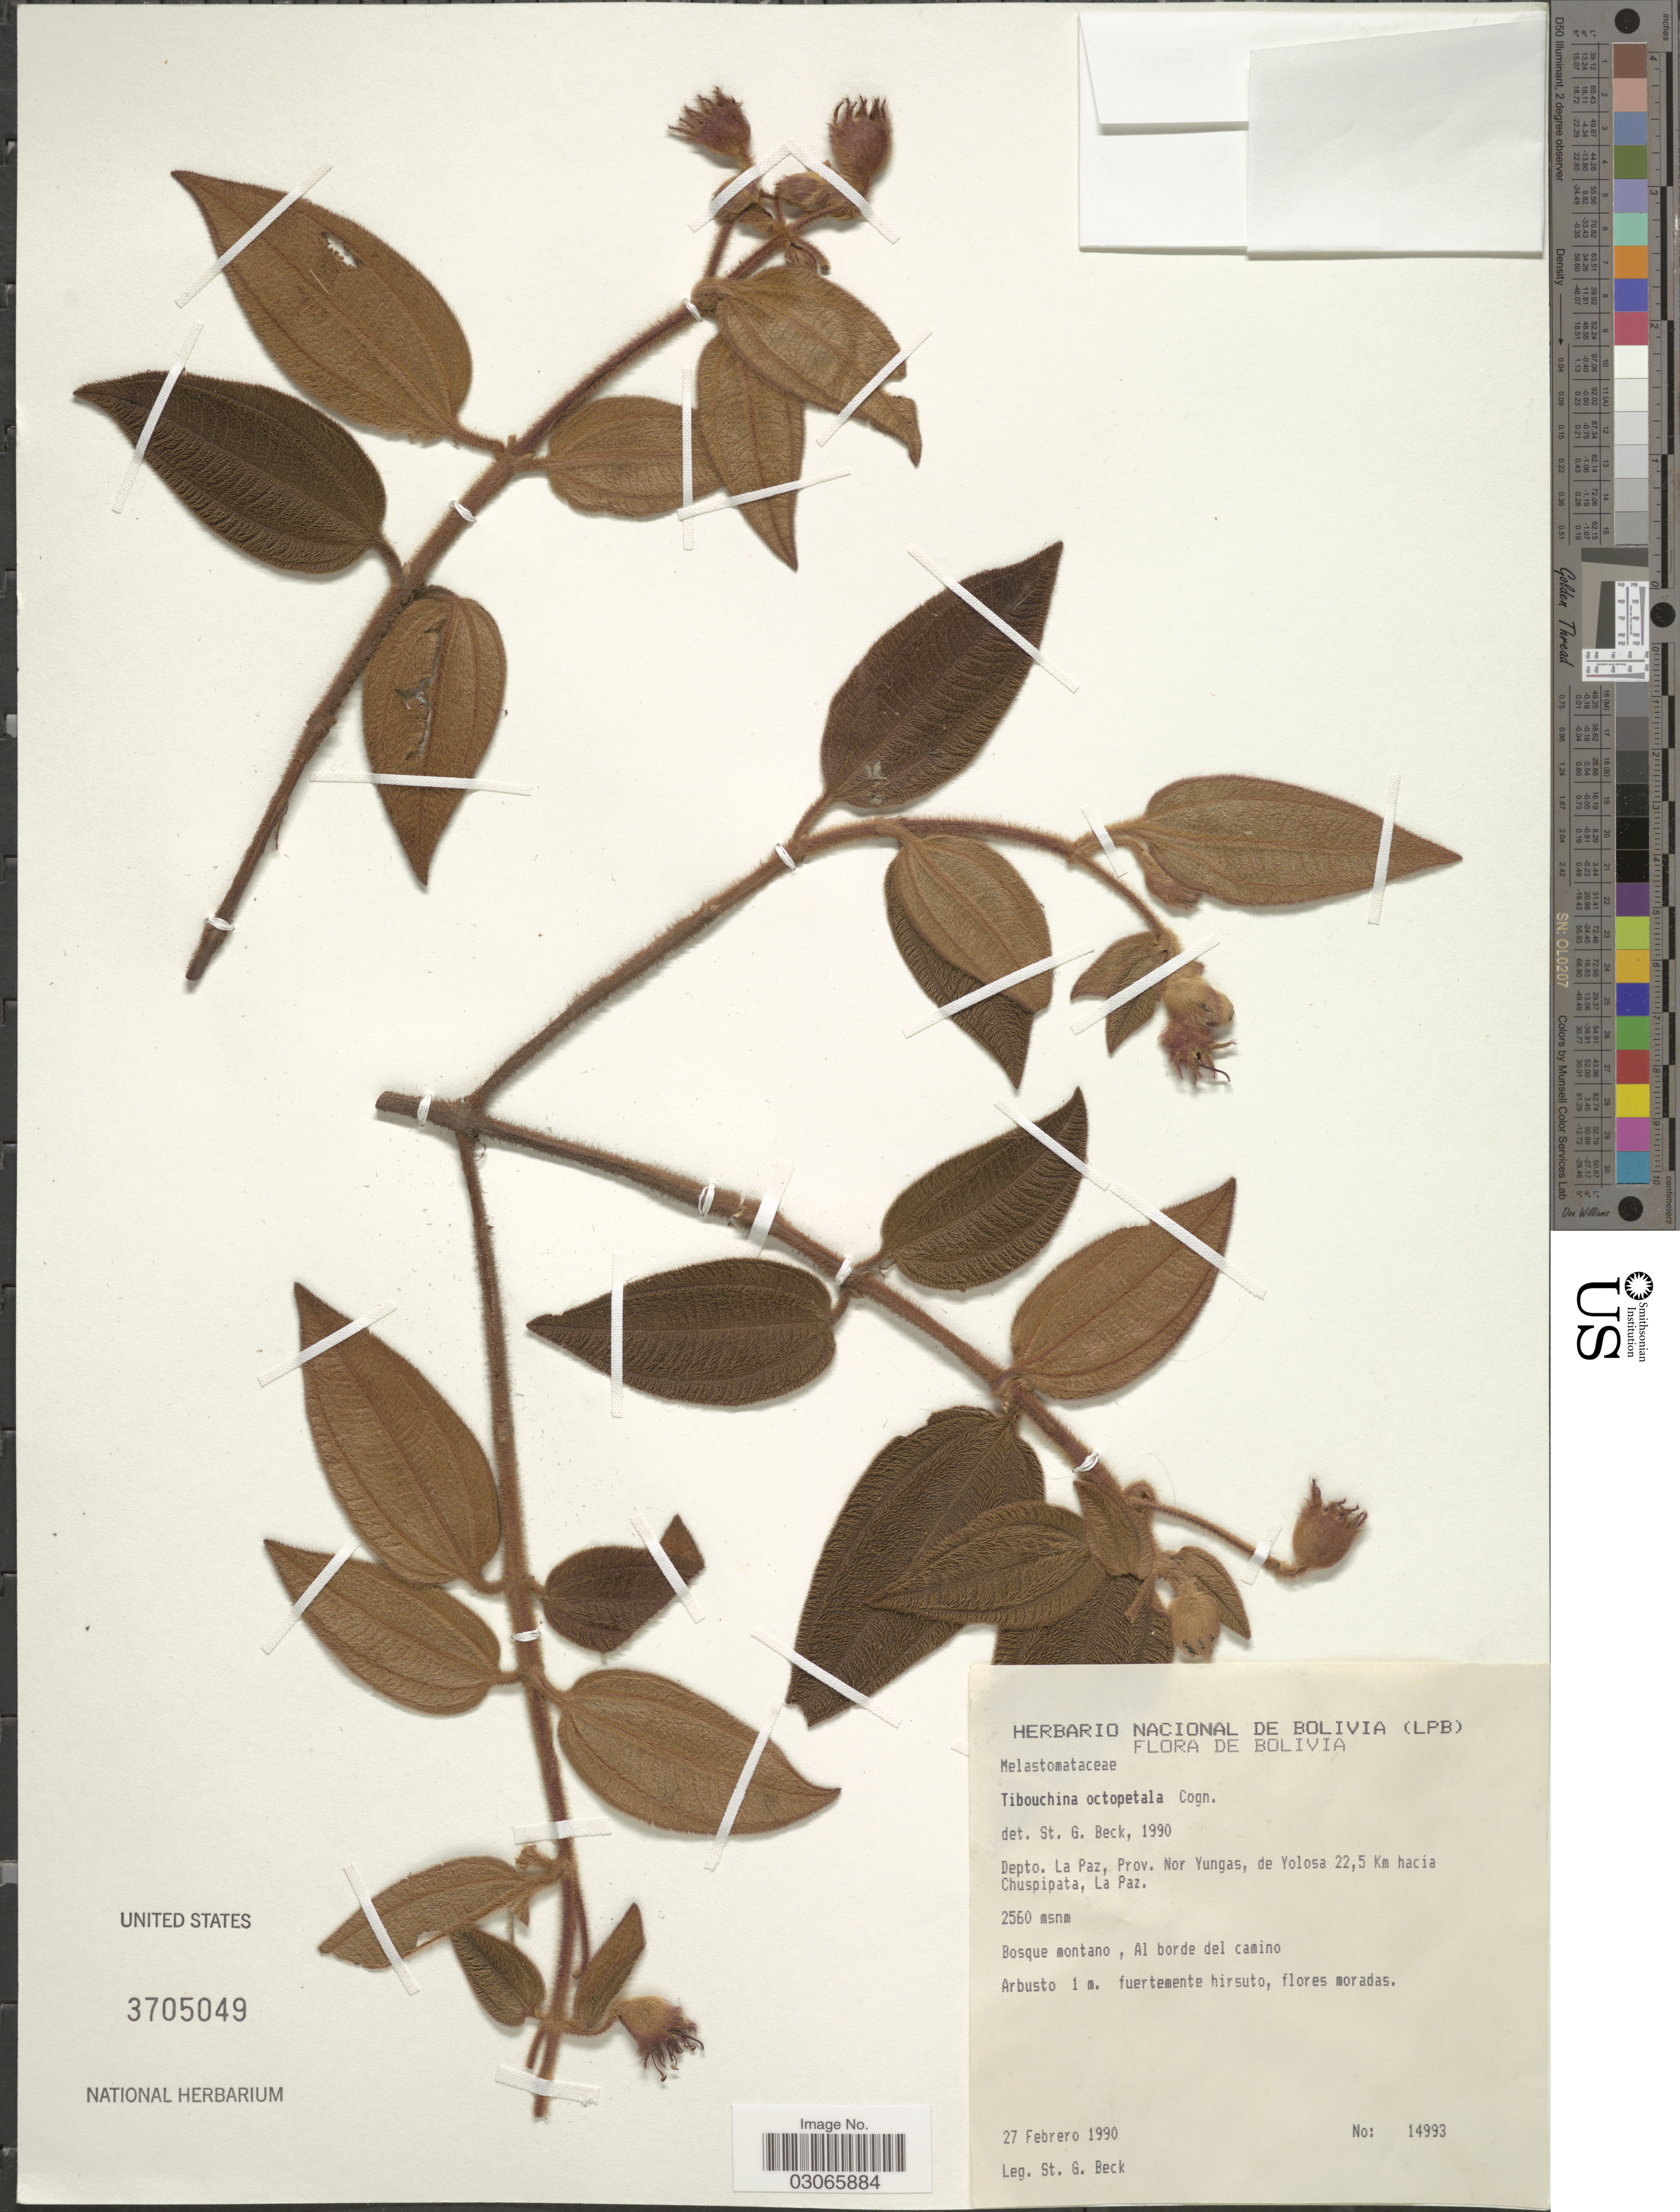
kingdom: Plantae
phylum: Tracheophyta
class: Magnoliopsida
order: Myrtales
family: Melastomataceae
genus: Pleroma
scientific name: Pleroma ochypetalum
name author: (Ruiz & Pav.) D. Don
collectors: S. G. Beck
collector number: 14993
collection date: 1990-02-27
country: Bolivia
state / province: La Paz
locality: Depto. La Paz, Prov. Nor Yungas, de Yolosa 22,5 Km hacia Chuspipata, La Paz.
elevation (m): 2560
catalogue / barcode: US 3705049